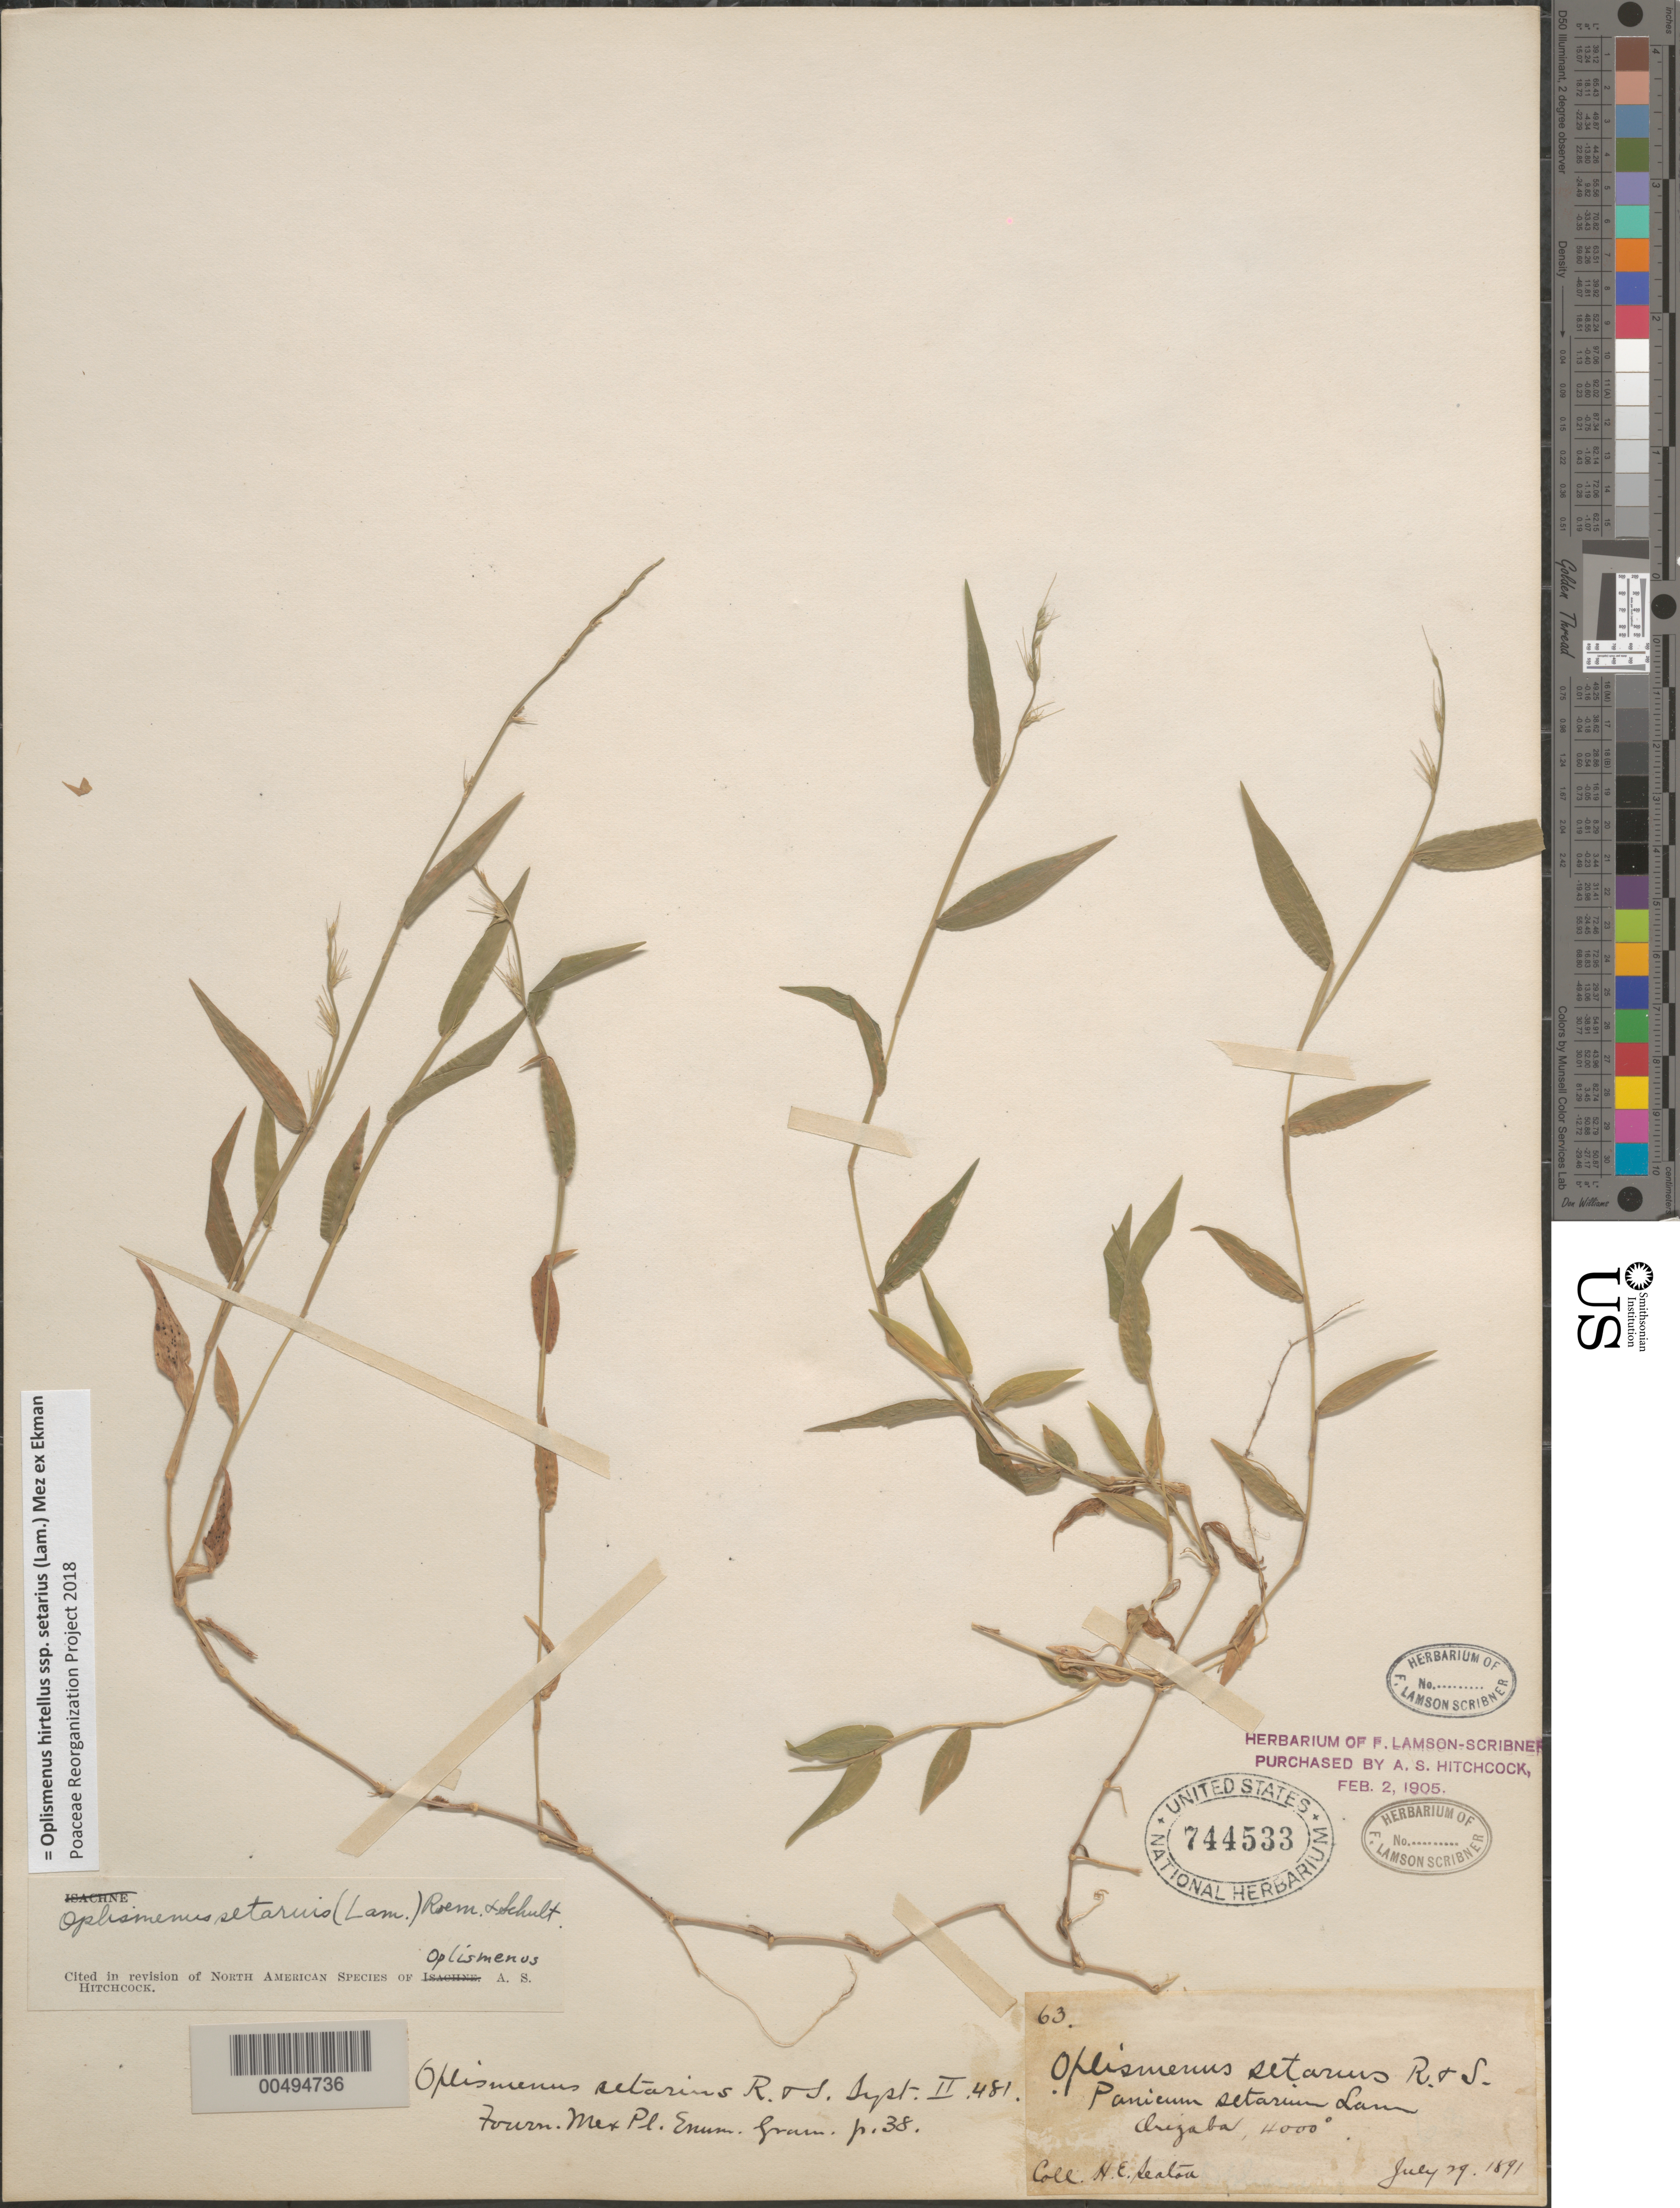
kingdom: Plantae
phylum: Tracheophyta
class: Liliopsida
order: Poales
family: Poaceae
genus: Oplismenus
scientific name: Oplismenus hirtellus subsp. setarius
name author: (Lam.) Mez ex Ekman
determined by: Poaceae Reorganization Project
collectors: H. E. Seaton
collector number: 63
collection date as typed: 29 Jul 1891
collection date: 1891-07-29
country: Mexico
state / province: Veracruz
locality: Orizaba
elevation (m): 1219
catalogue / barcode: US 744533